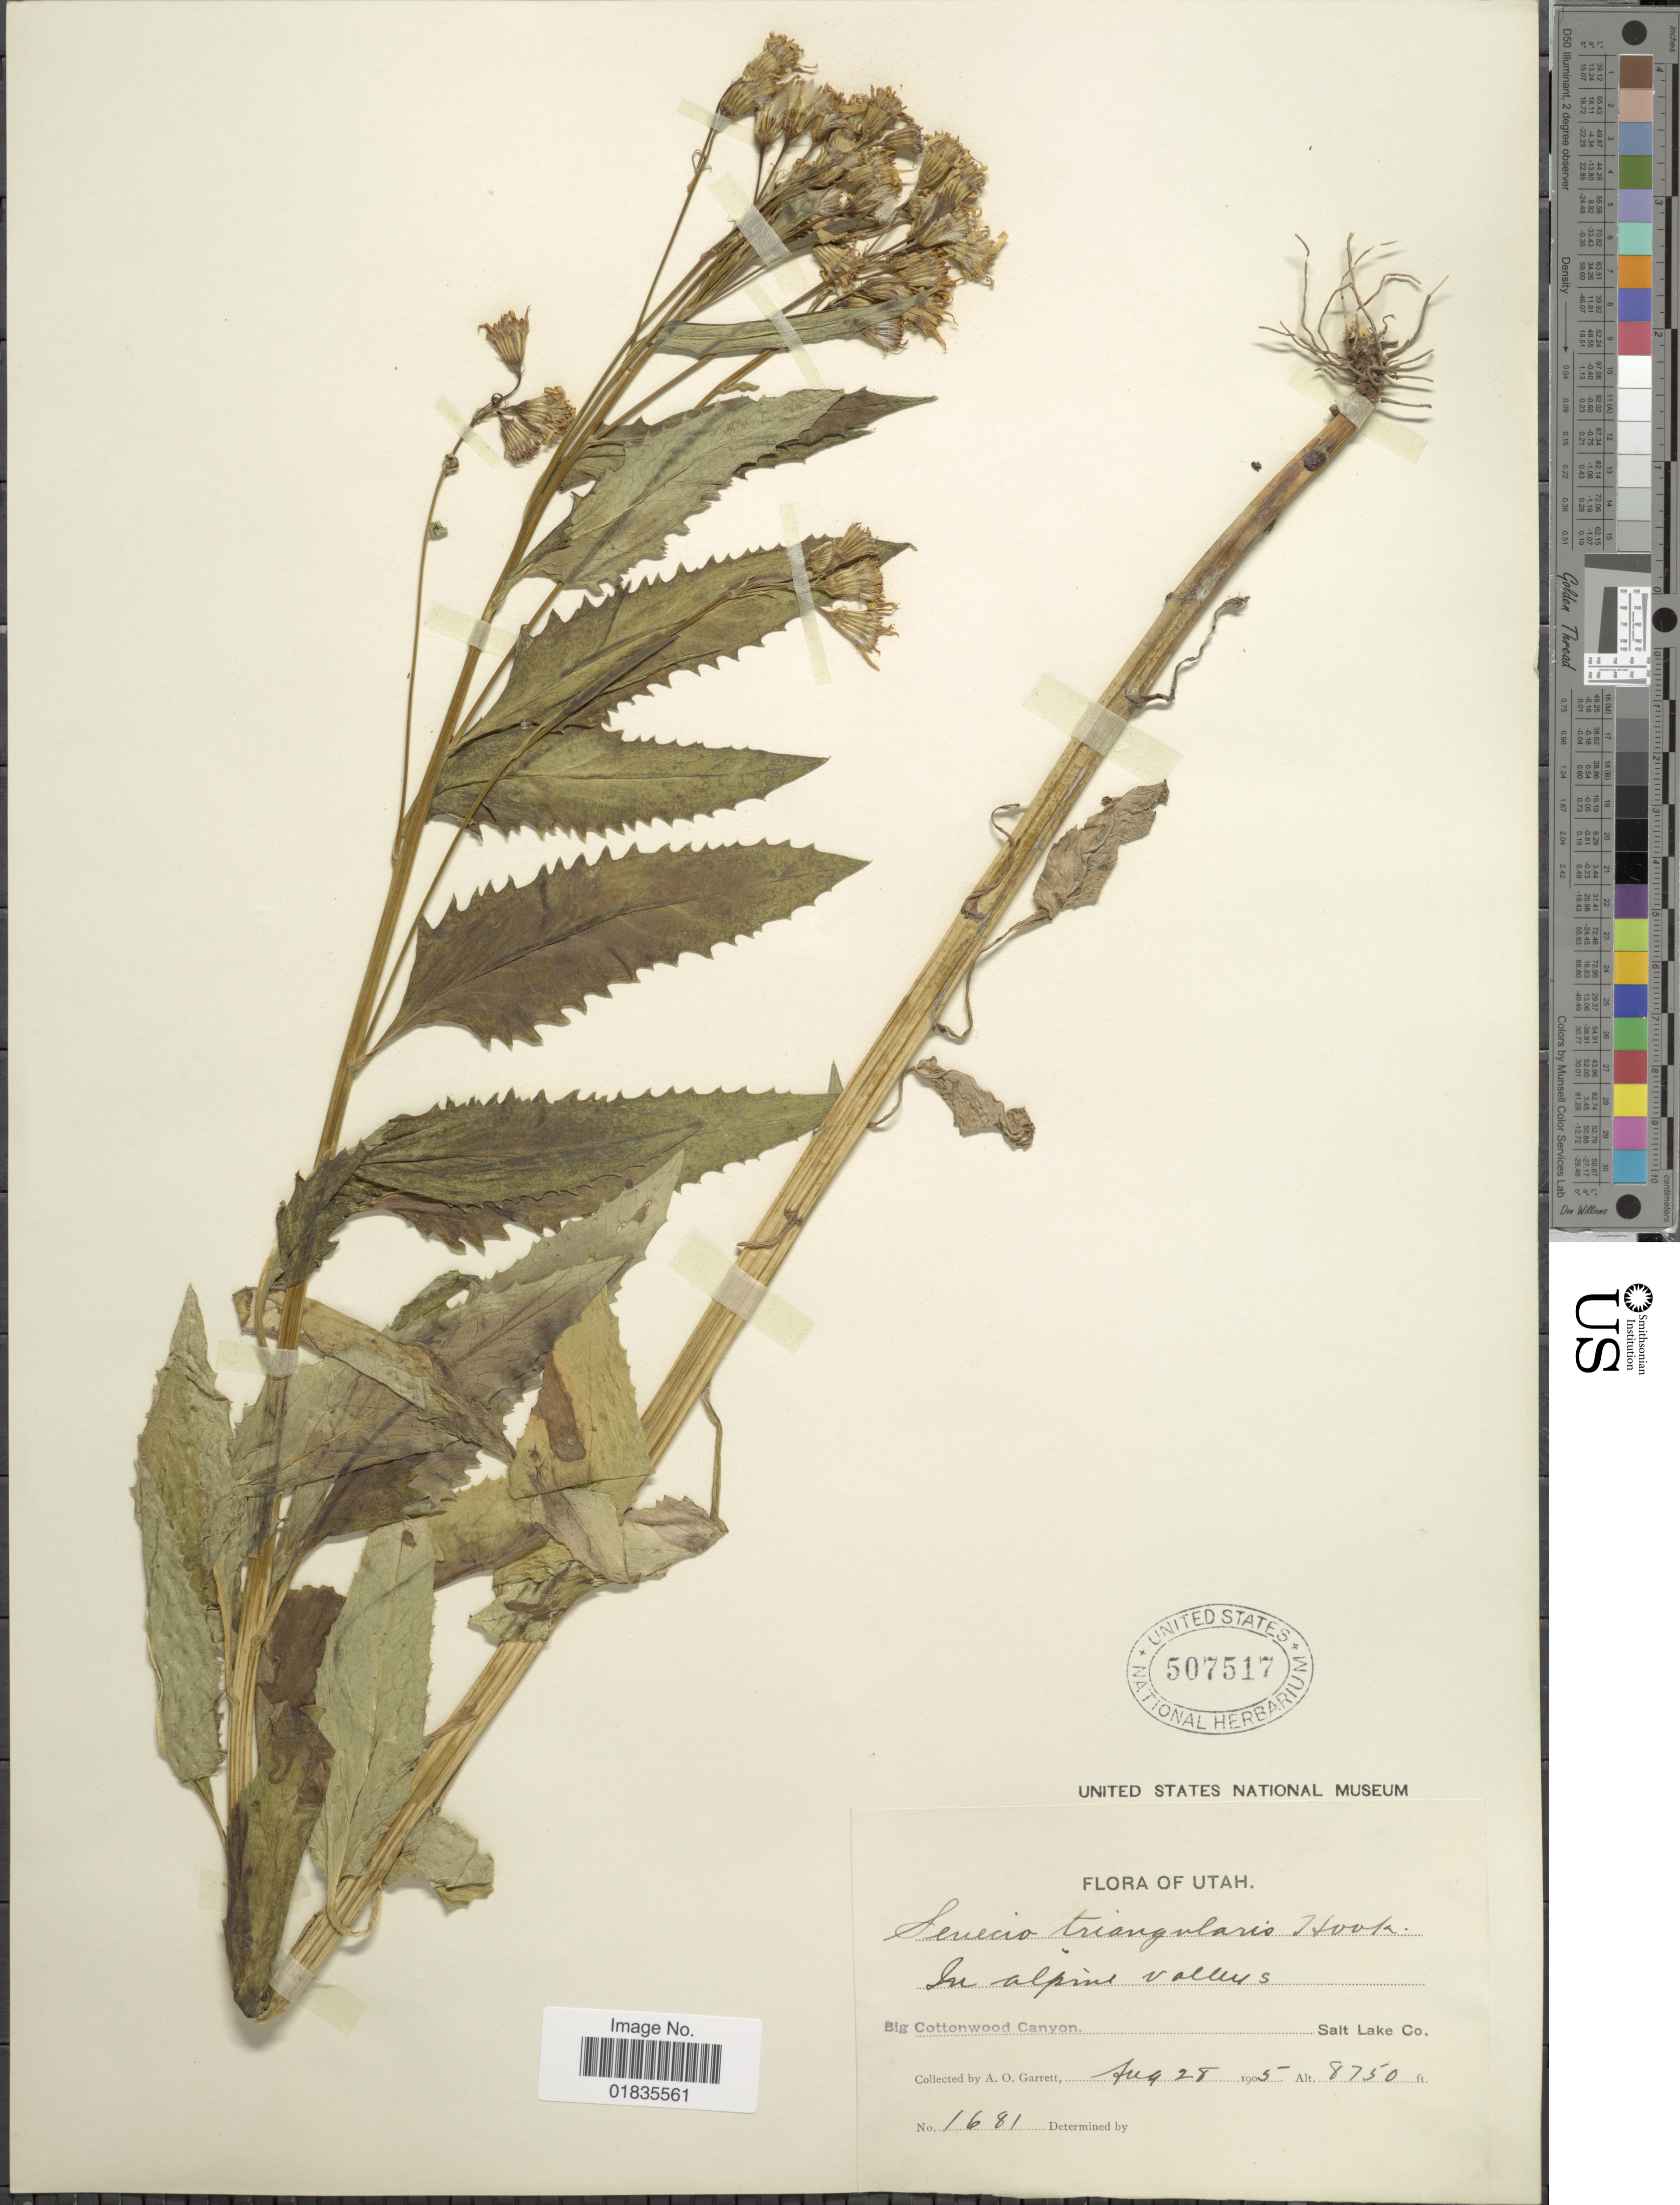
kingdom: Plantae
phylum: Tracheophyta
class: Magnoliopsida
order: Asterales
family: Asteraceae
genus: Senecio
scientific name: Senecio triangularis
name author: Hook.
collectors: A. O. Garrett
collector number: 1681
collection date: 1905-08-28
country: United States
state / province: Utah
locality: In alpine valleys, Big Cotton wood Canyon, Salt Lake Co.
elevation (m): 2667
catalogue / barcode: US 507517